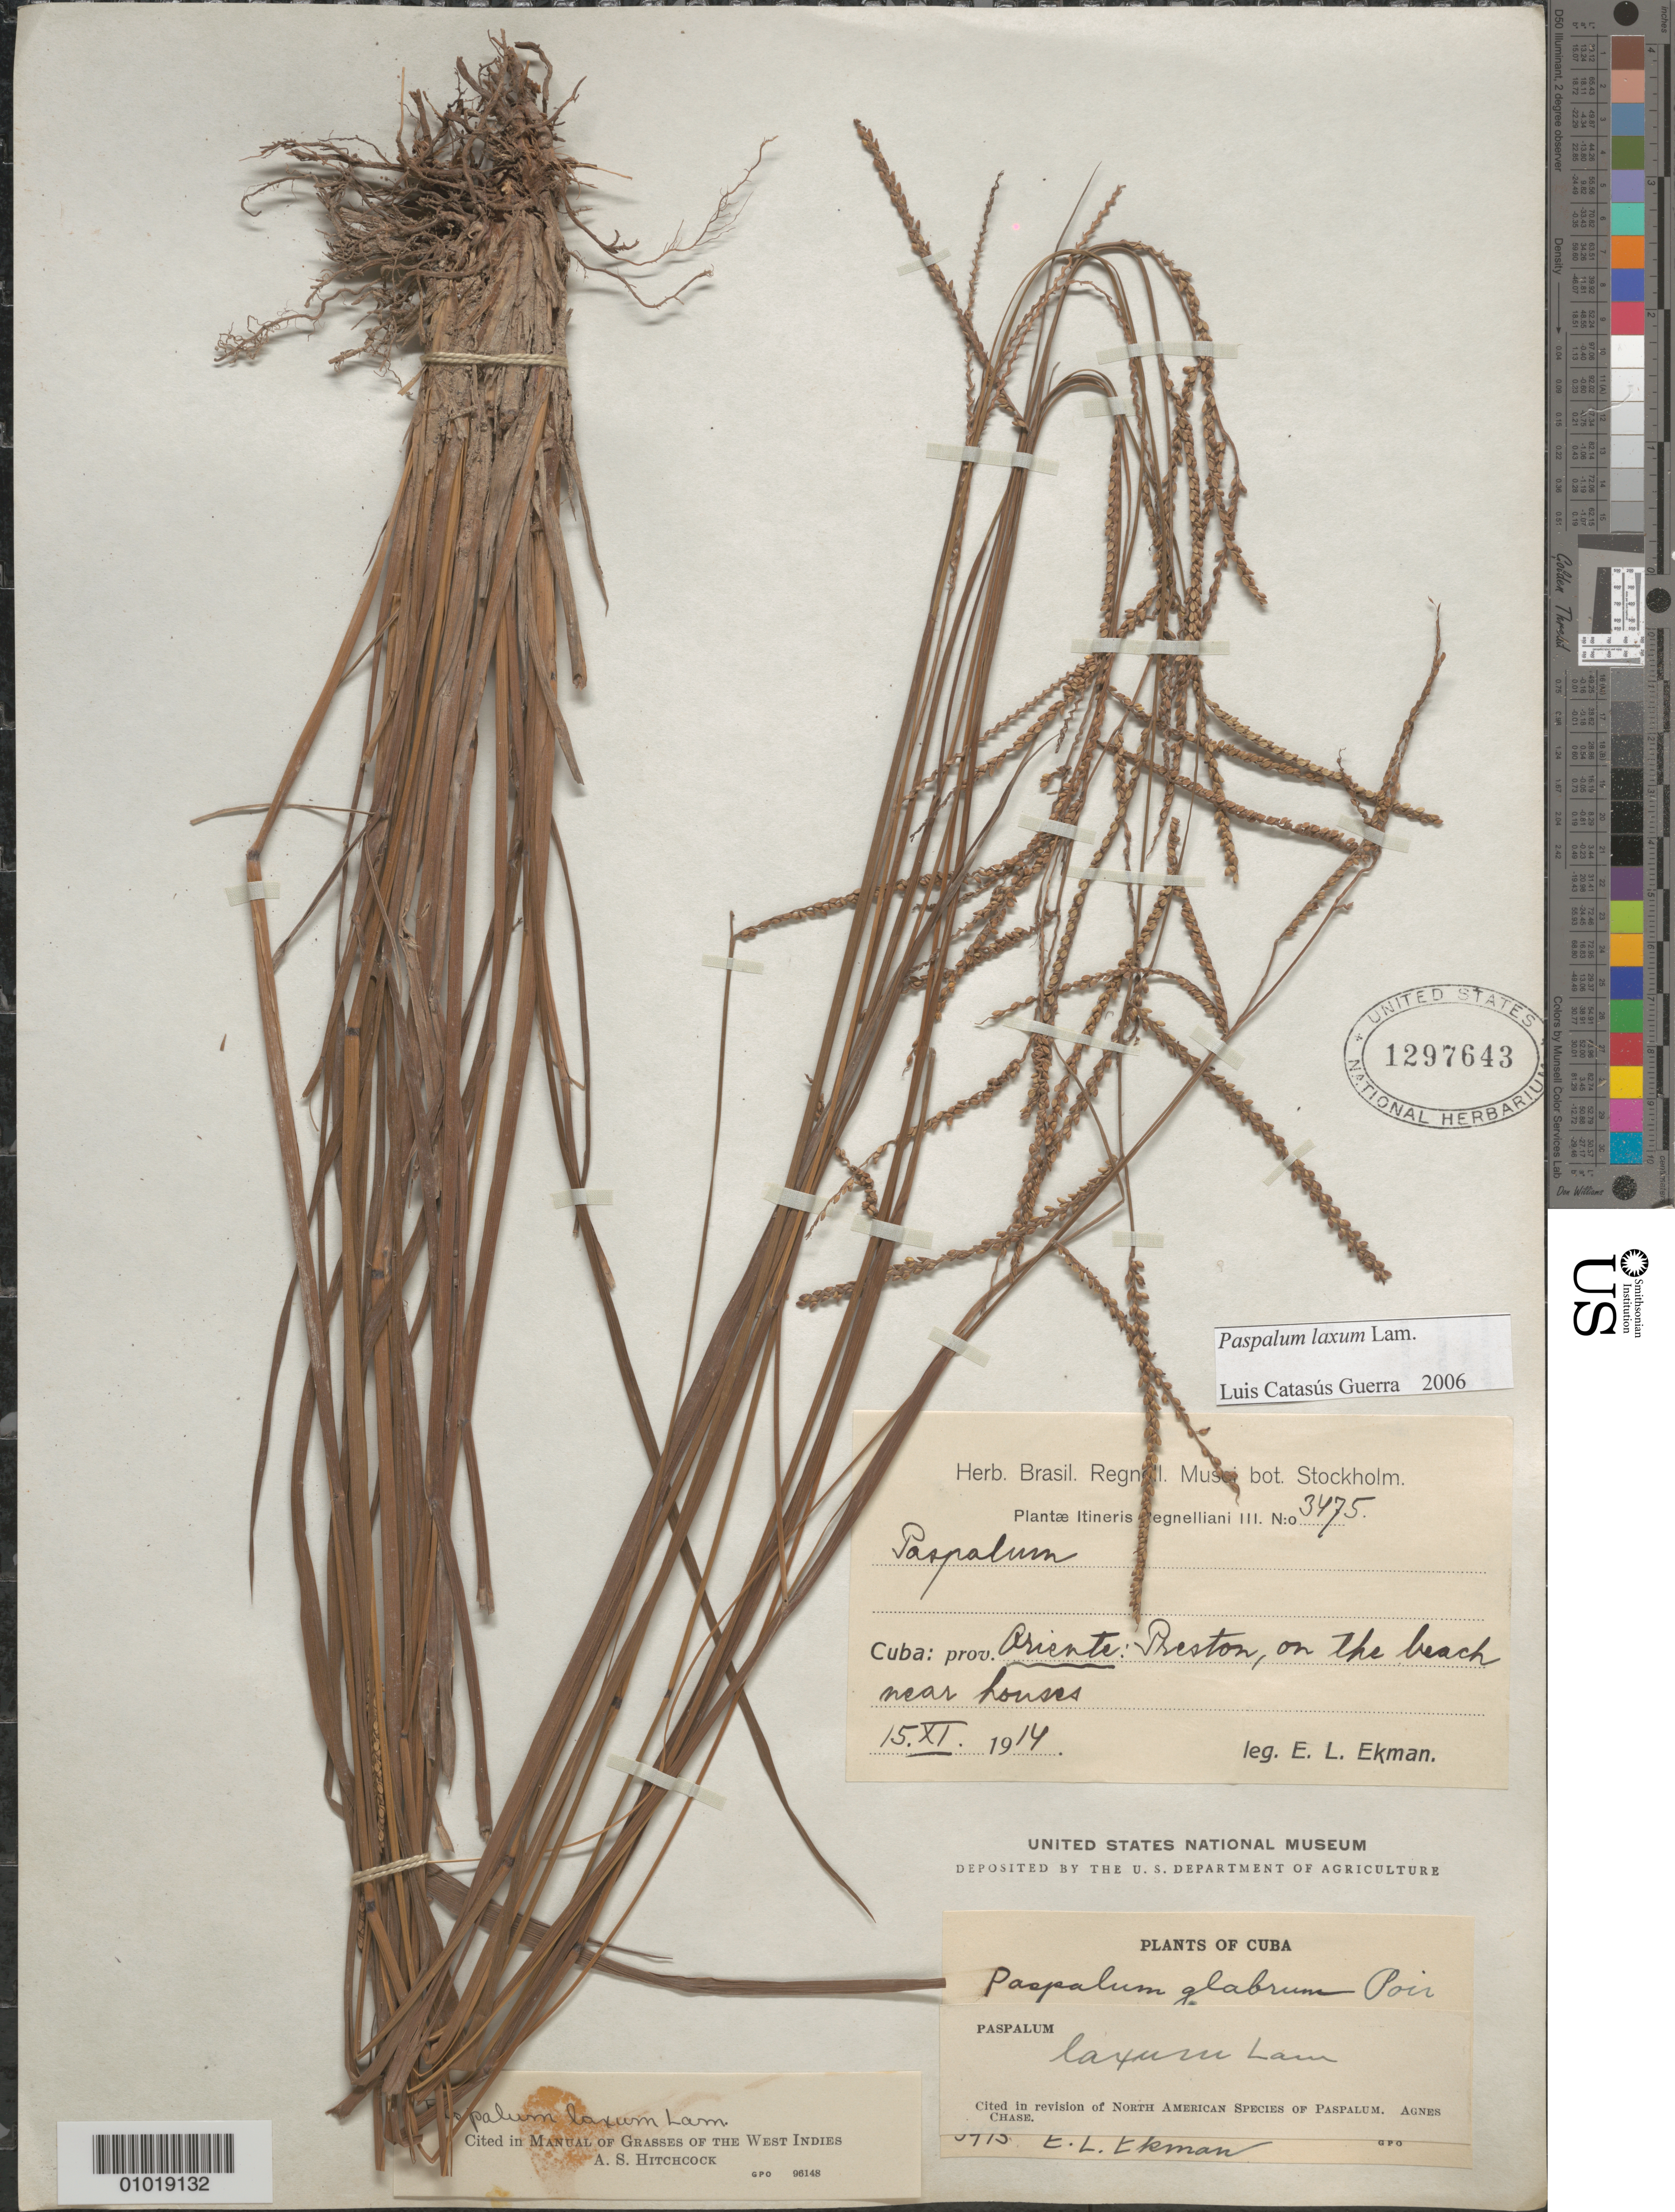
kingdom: Plantae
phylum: Tracheophyta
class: Liliopsida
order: Poales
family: Poaceae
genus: Paspalum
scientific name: Paspalum laxum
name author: Lam.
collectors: E. L. Ekman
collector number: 3475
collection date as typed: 15 Nov 1914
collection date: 1914-11-15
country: Cuba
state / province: Oriente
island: Cuba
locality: Preston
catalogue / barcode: US 1297643